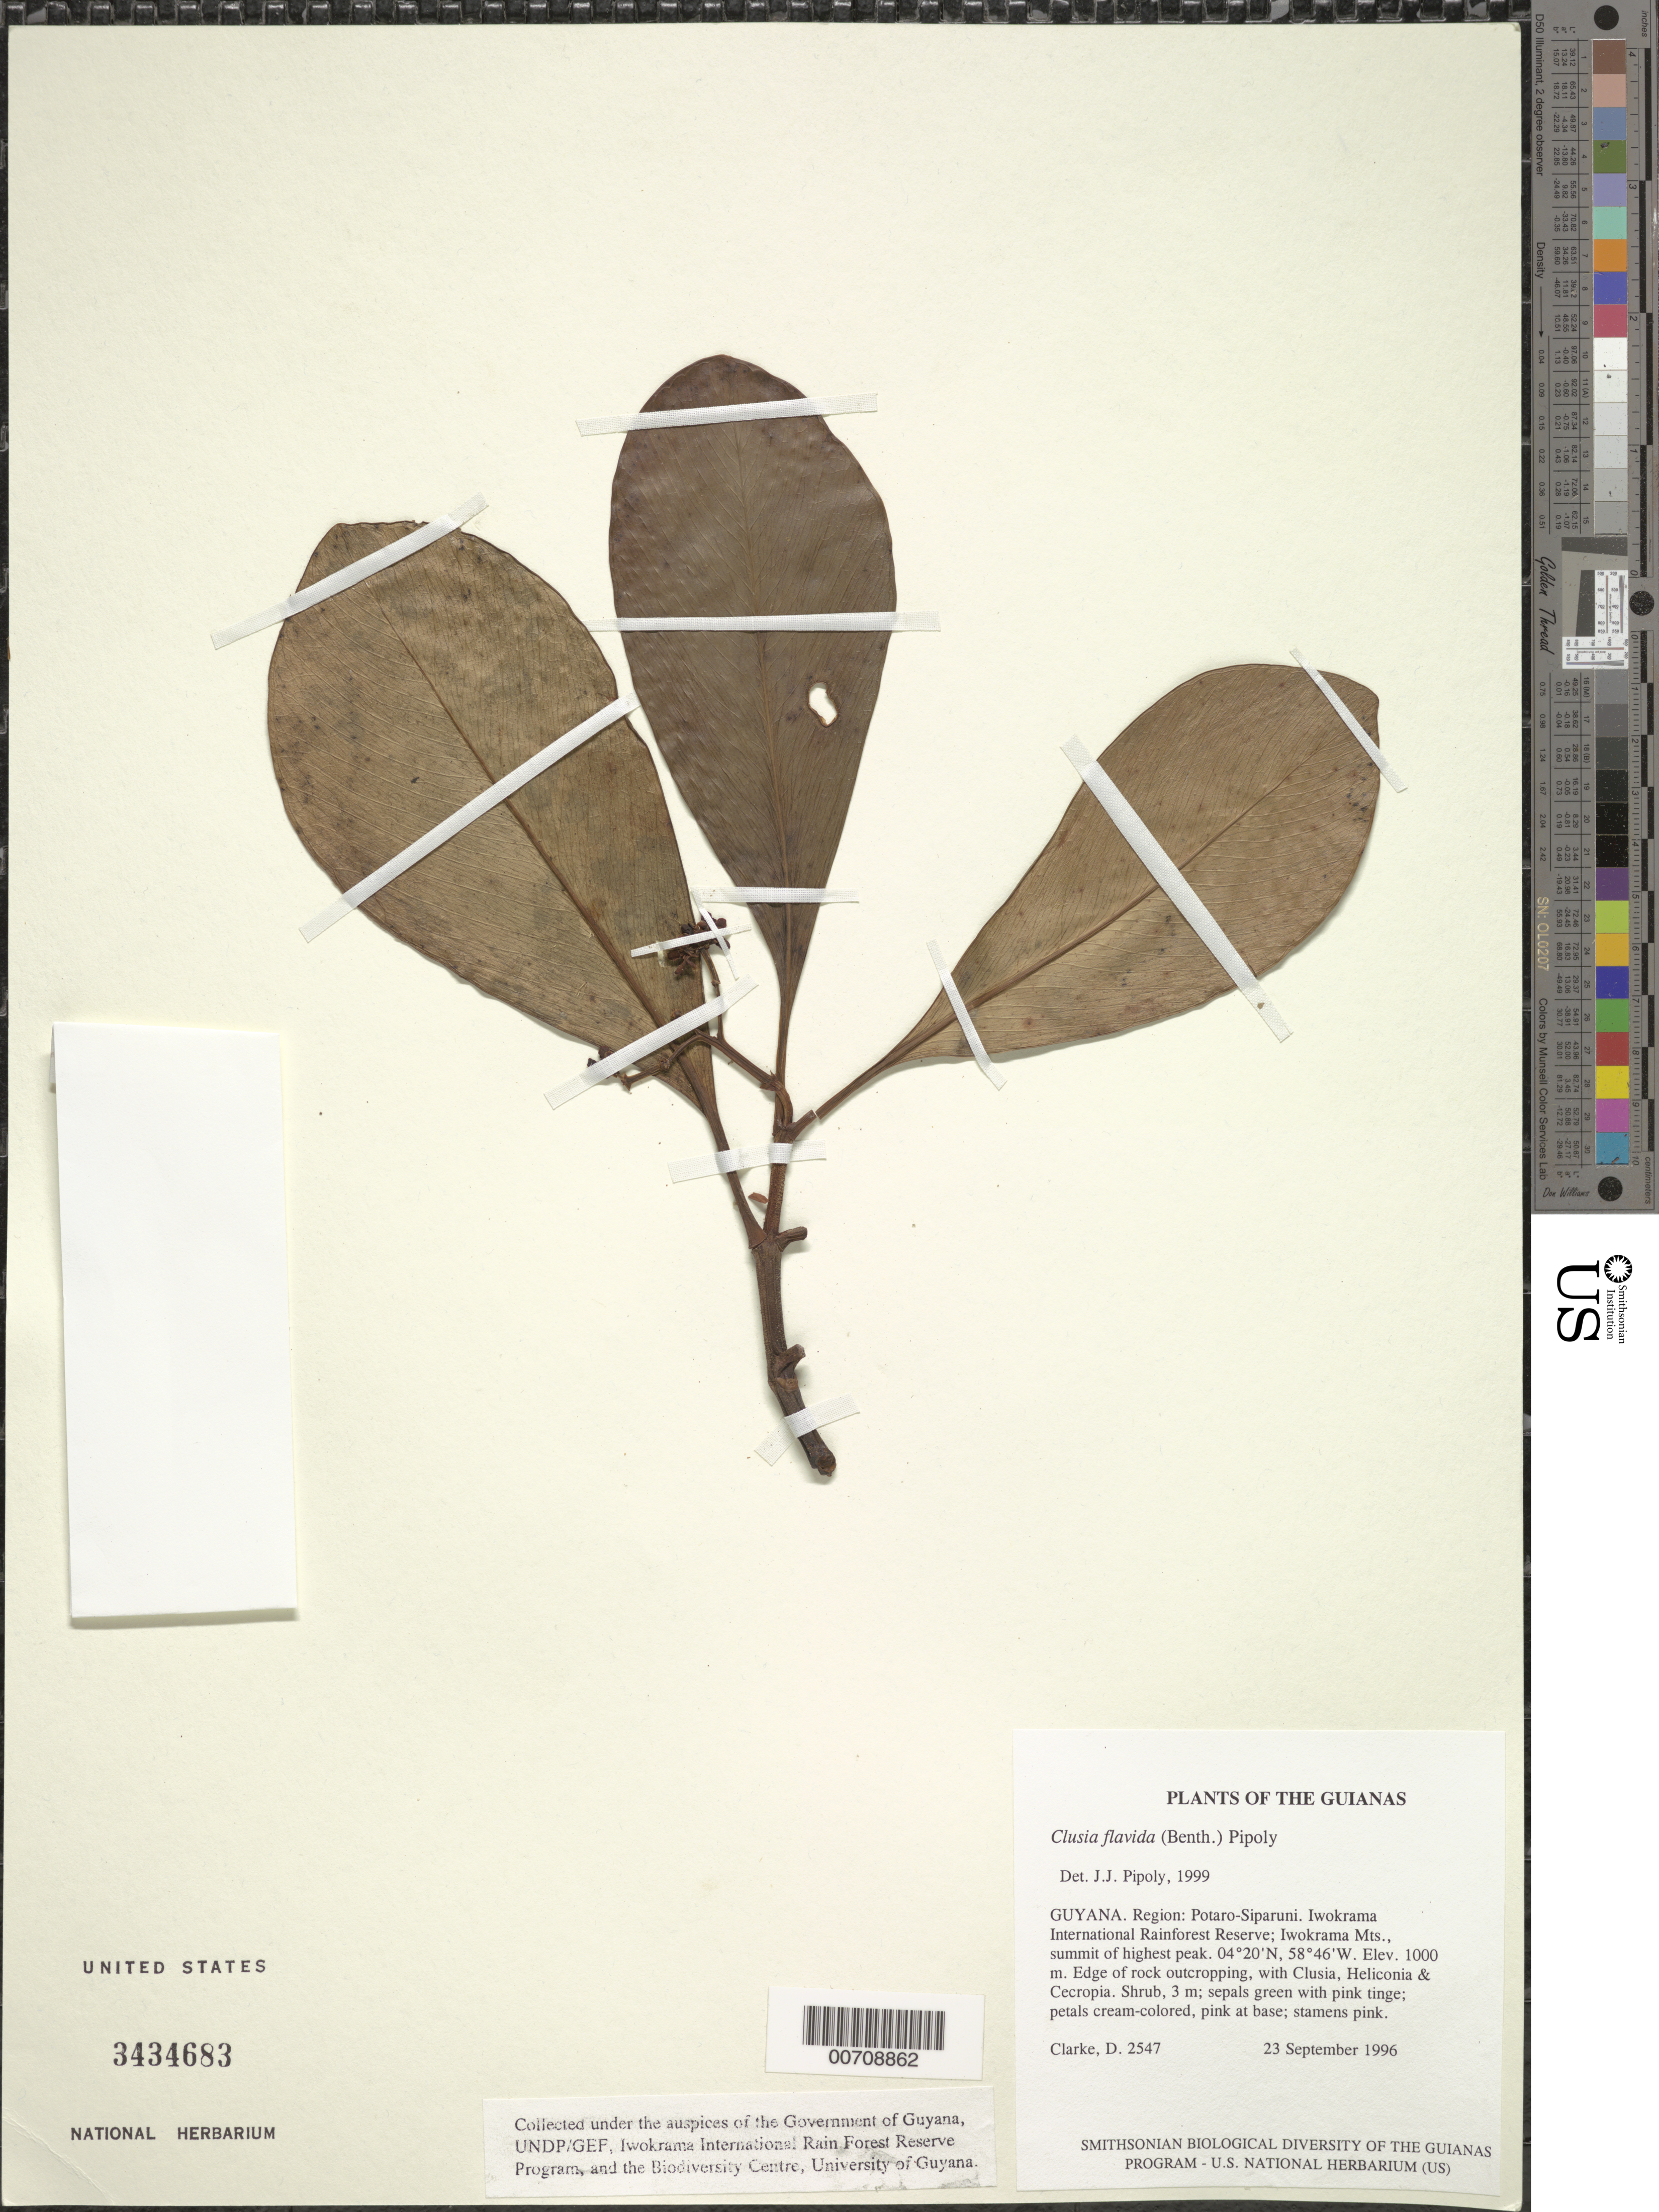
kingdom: Plantae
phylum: Tracheophyta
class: Magnoliopsida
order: Malpighiales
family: Clusiaceae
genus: Clusia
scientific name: Clusia flavida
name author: (Benth.) Pipoly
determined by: Pipoly, J. J., III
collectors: H. D. Clarke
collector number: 2547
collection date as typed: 23 September 1996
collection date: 1996-09-23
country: Guyana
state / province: Potaro-Siparuni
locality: Iwokrama International Rainforest Reserve; Iwokrama Mts., summit of highest peak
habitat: Edge of rock outcropping, with Clusia, Heliconia & Cecropia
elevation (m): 1000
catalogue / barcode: US 3434683